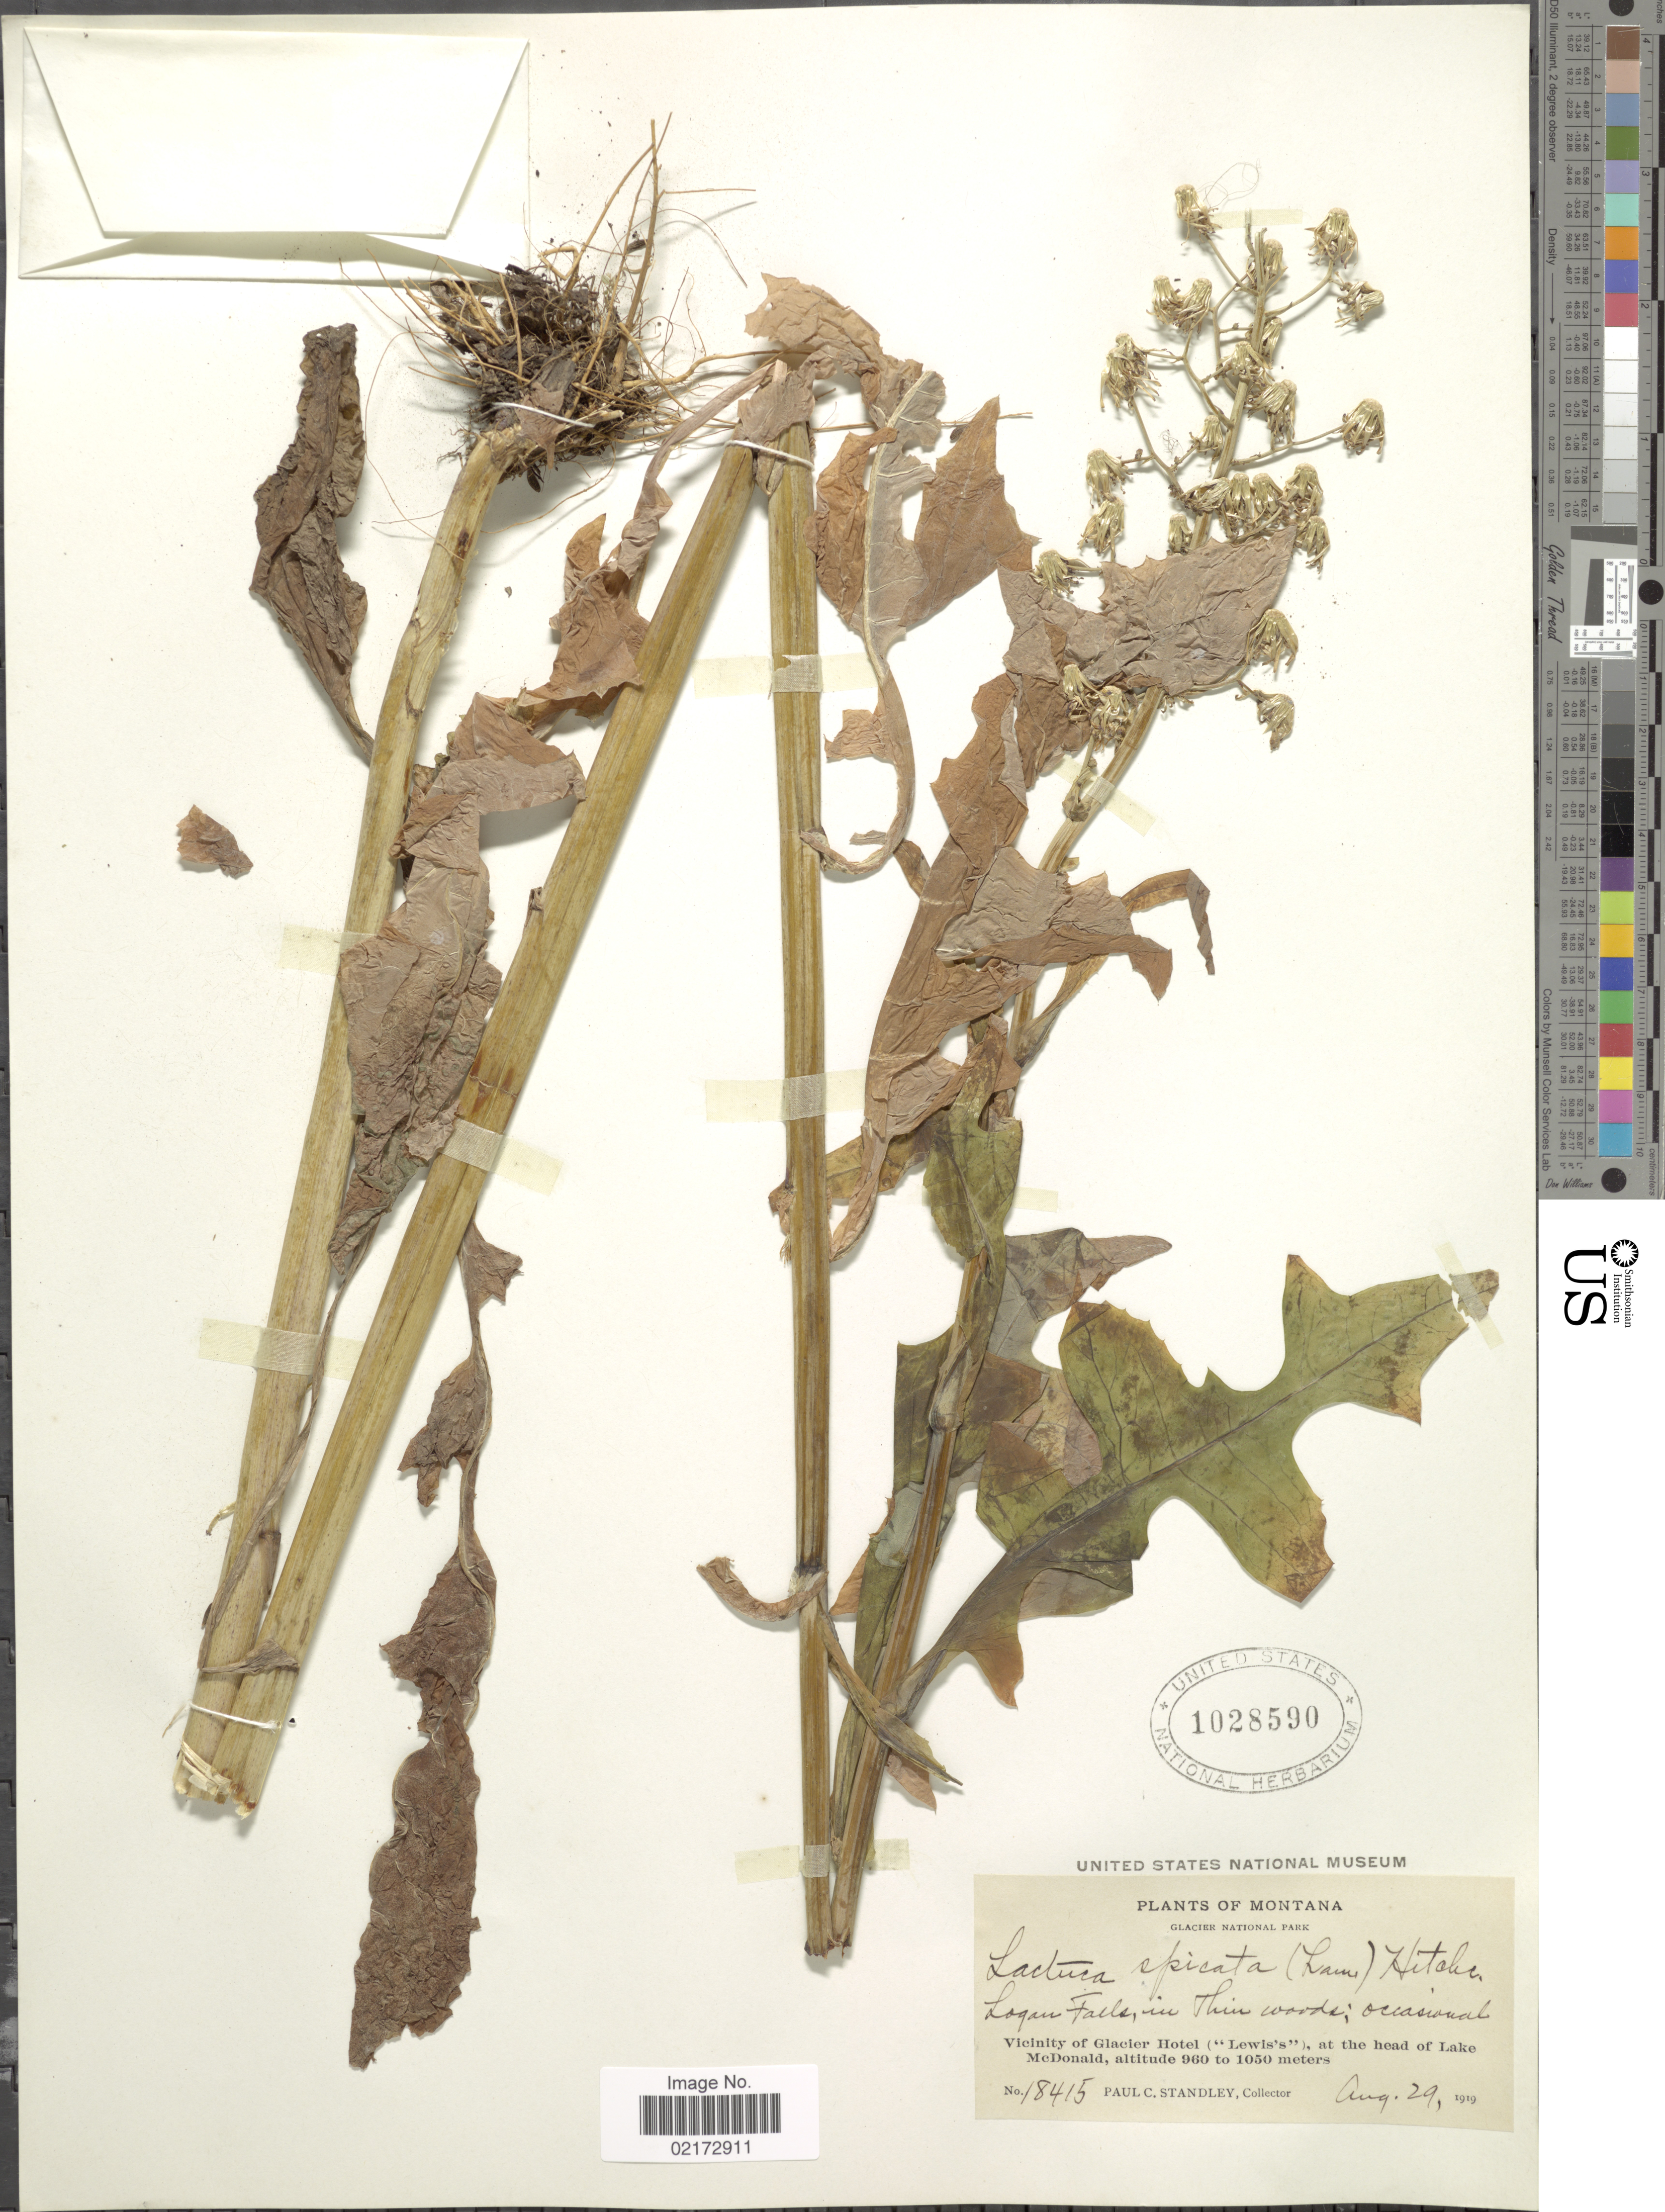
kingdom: Plantae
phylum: Tracheophyta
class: Magnoliopsida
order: Asterales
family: Asteraceae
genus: Lactuca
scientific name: Lactuca biennis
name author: (Moench) Fernald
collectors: P. C. Standley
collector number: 18415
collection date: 1919-08-29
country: United States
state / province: Montana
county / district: Flathead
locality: Glacier National Park, Vicinity of Glacier Hotel (Lewis's), at the head of Lake McDonald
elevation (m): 960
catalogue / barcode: US 1028590